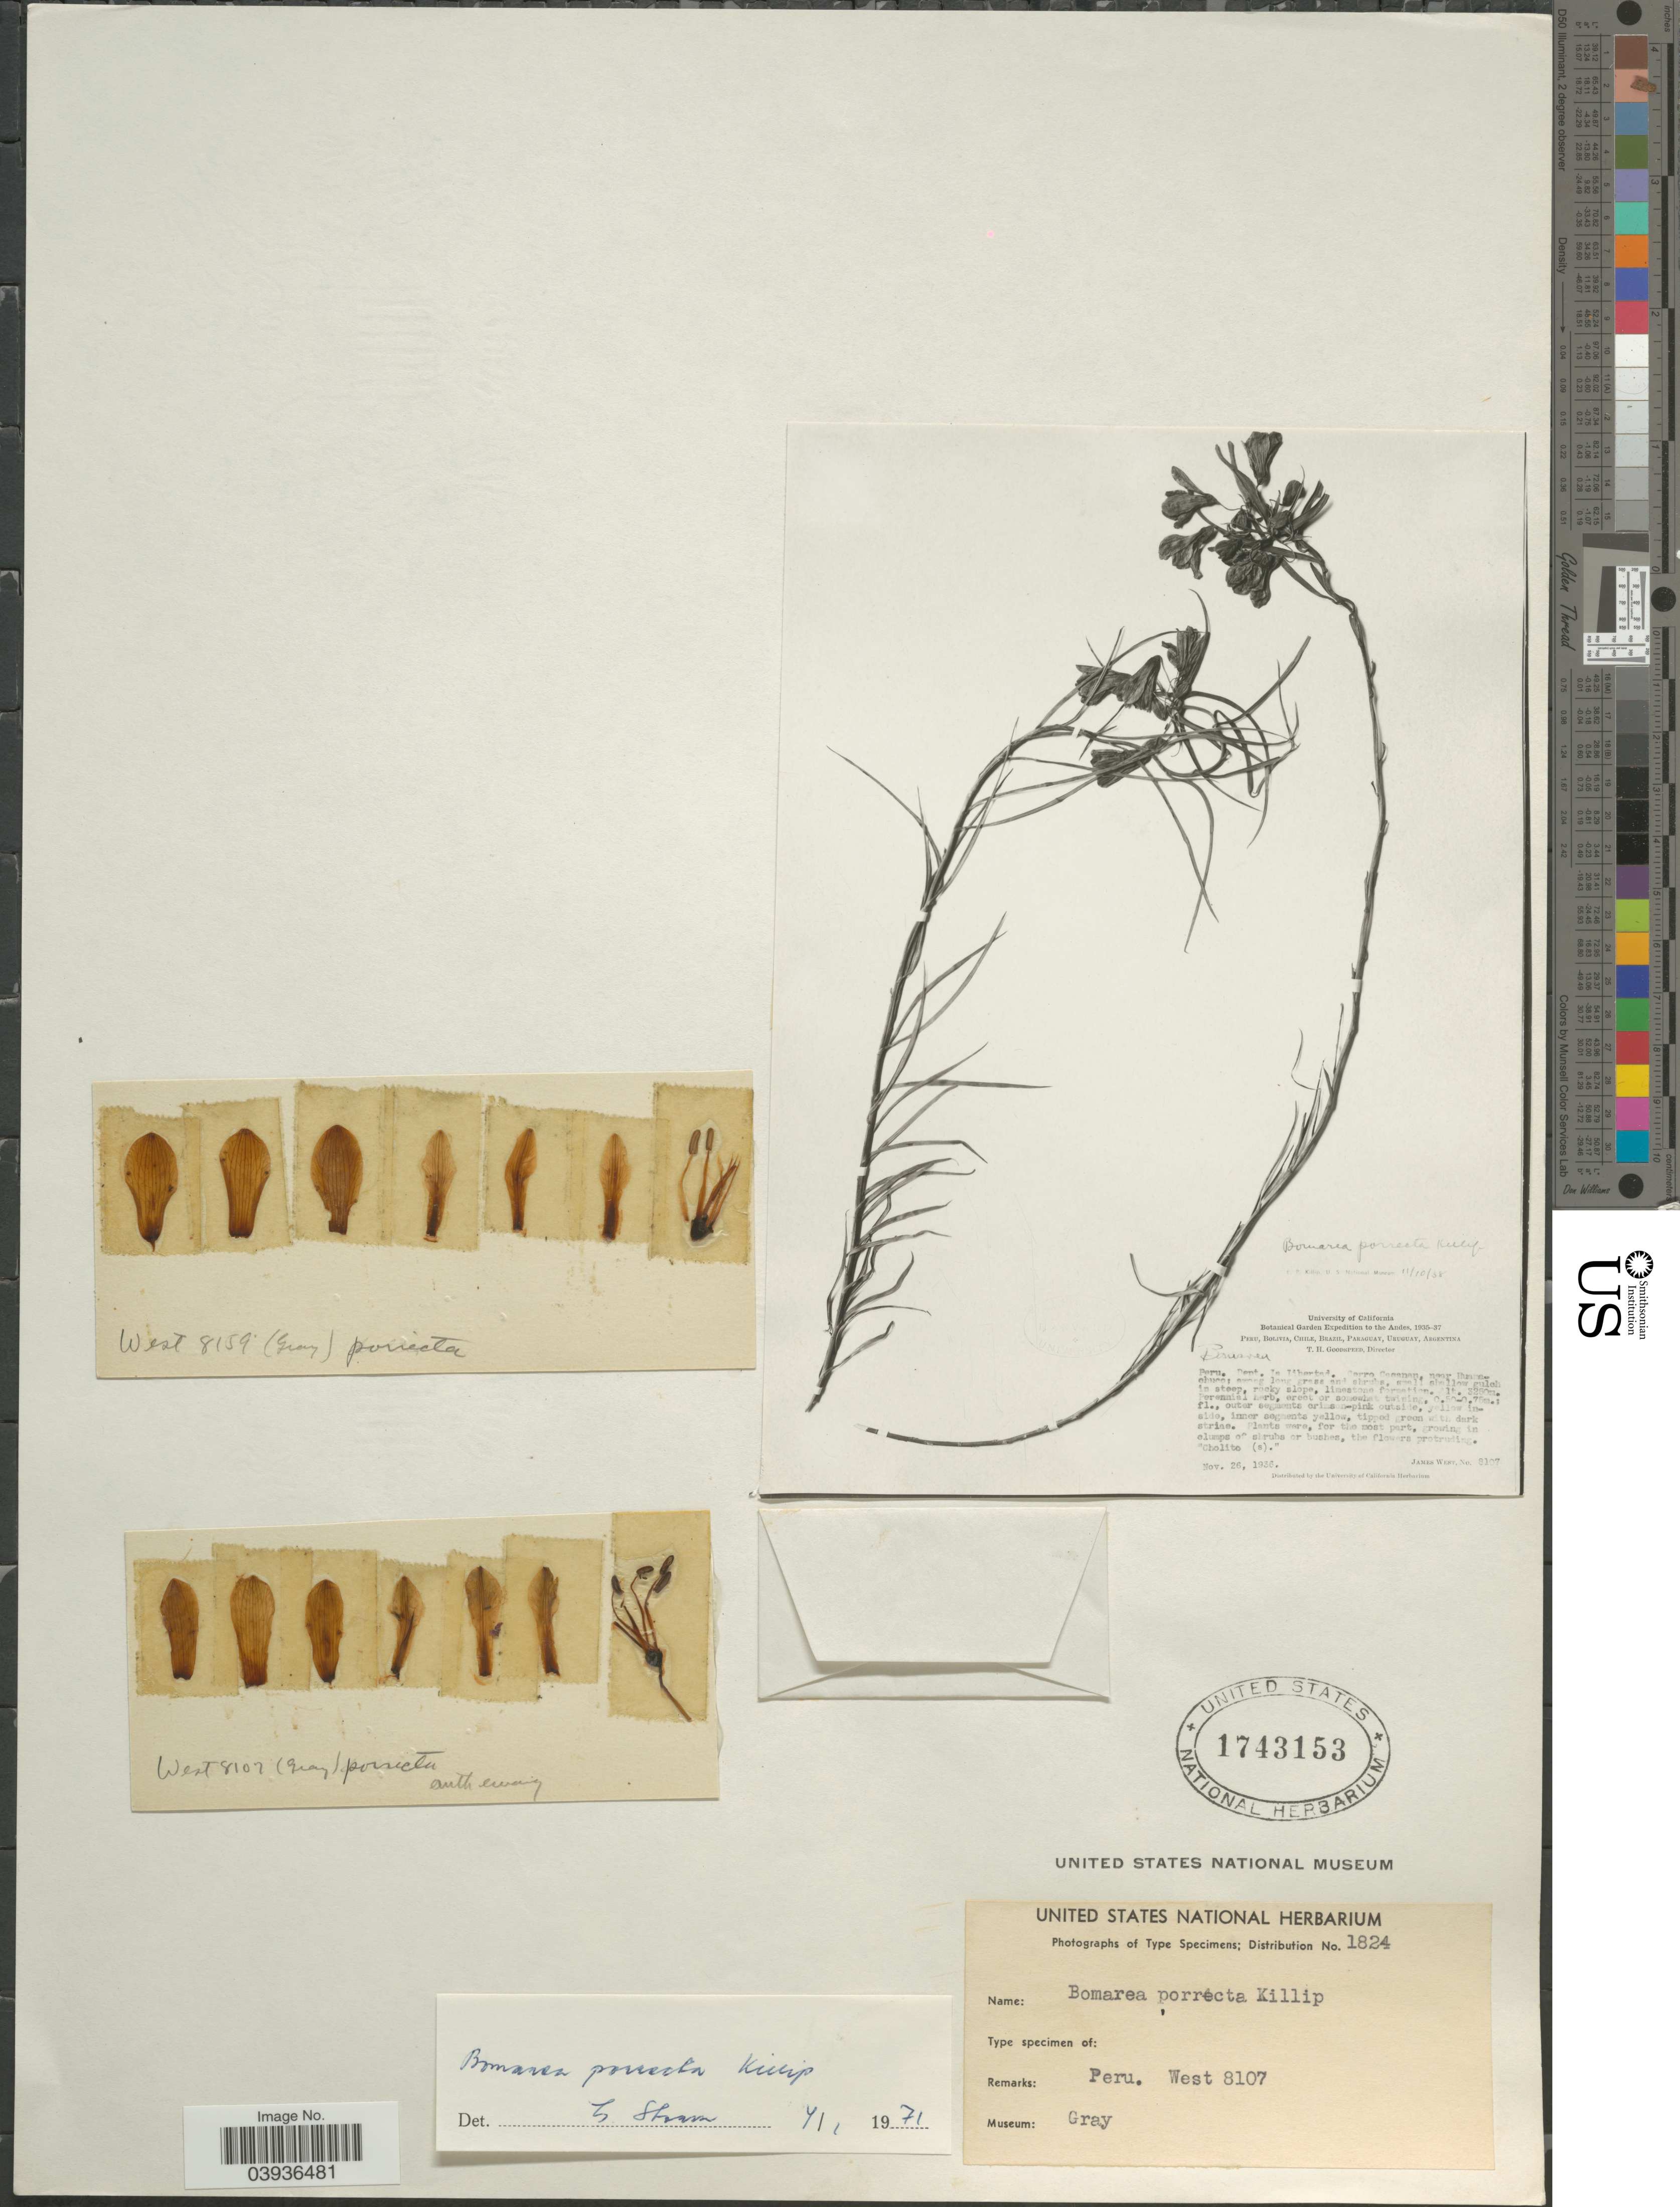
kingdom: Plantae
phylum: Tracheophyta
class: Liliopsida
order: Liliales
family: Alstroemeriaceae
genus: Bomarea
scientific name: Bomarea porrecta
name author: Killip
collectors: J. West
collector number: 8107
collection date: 1936-11-26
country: Peru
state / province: La Libertad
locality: Andes. Dept. La Libertad. Cerro Cacanau, near Huamachuco.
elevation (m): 3250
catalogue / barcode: US 1743153